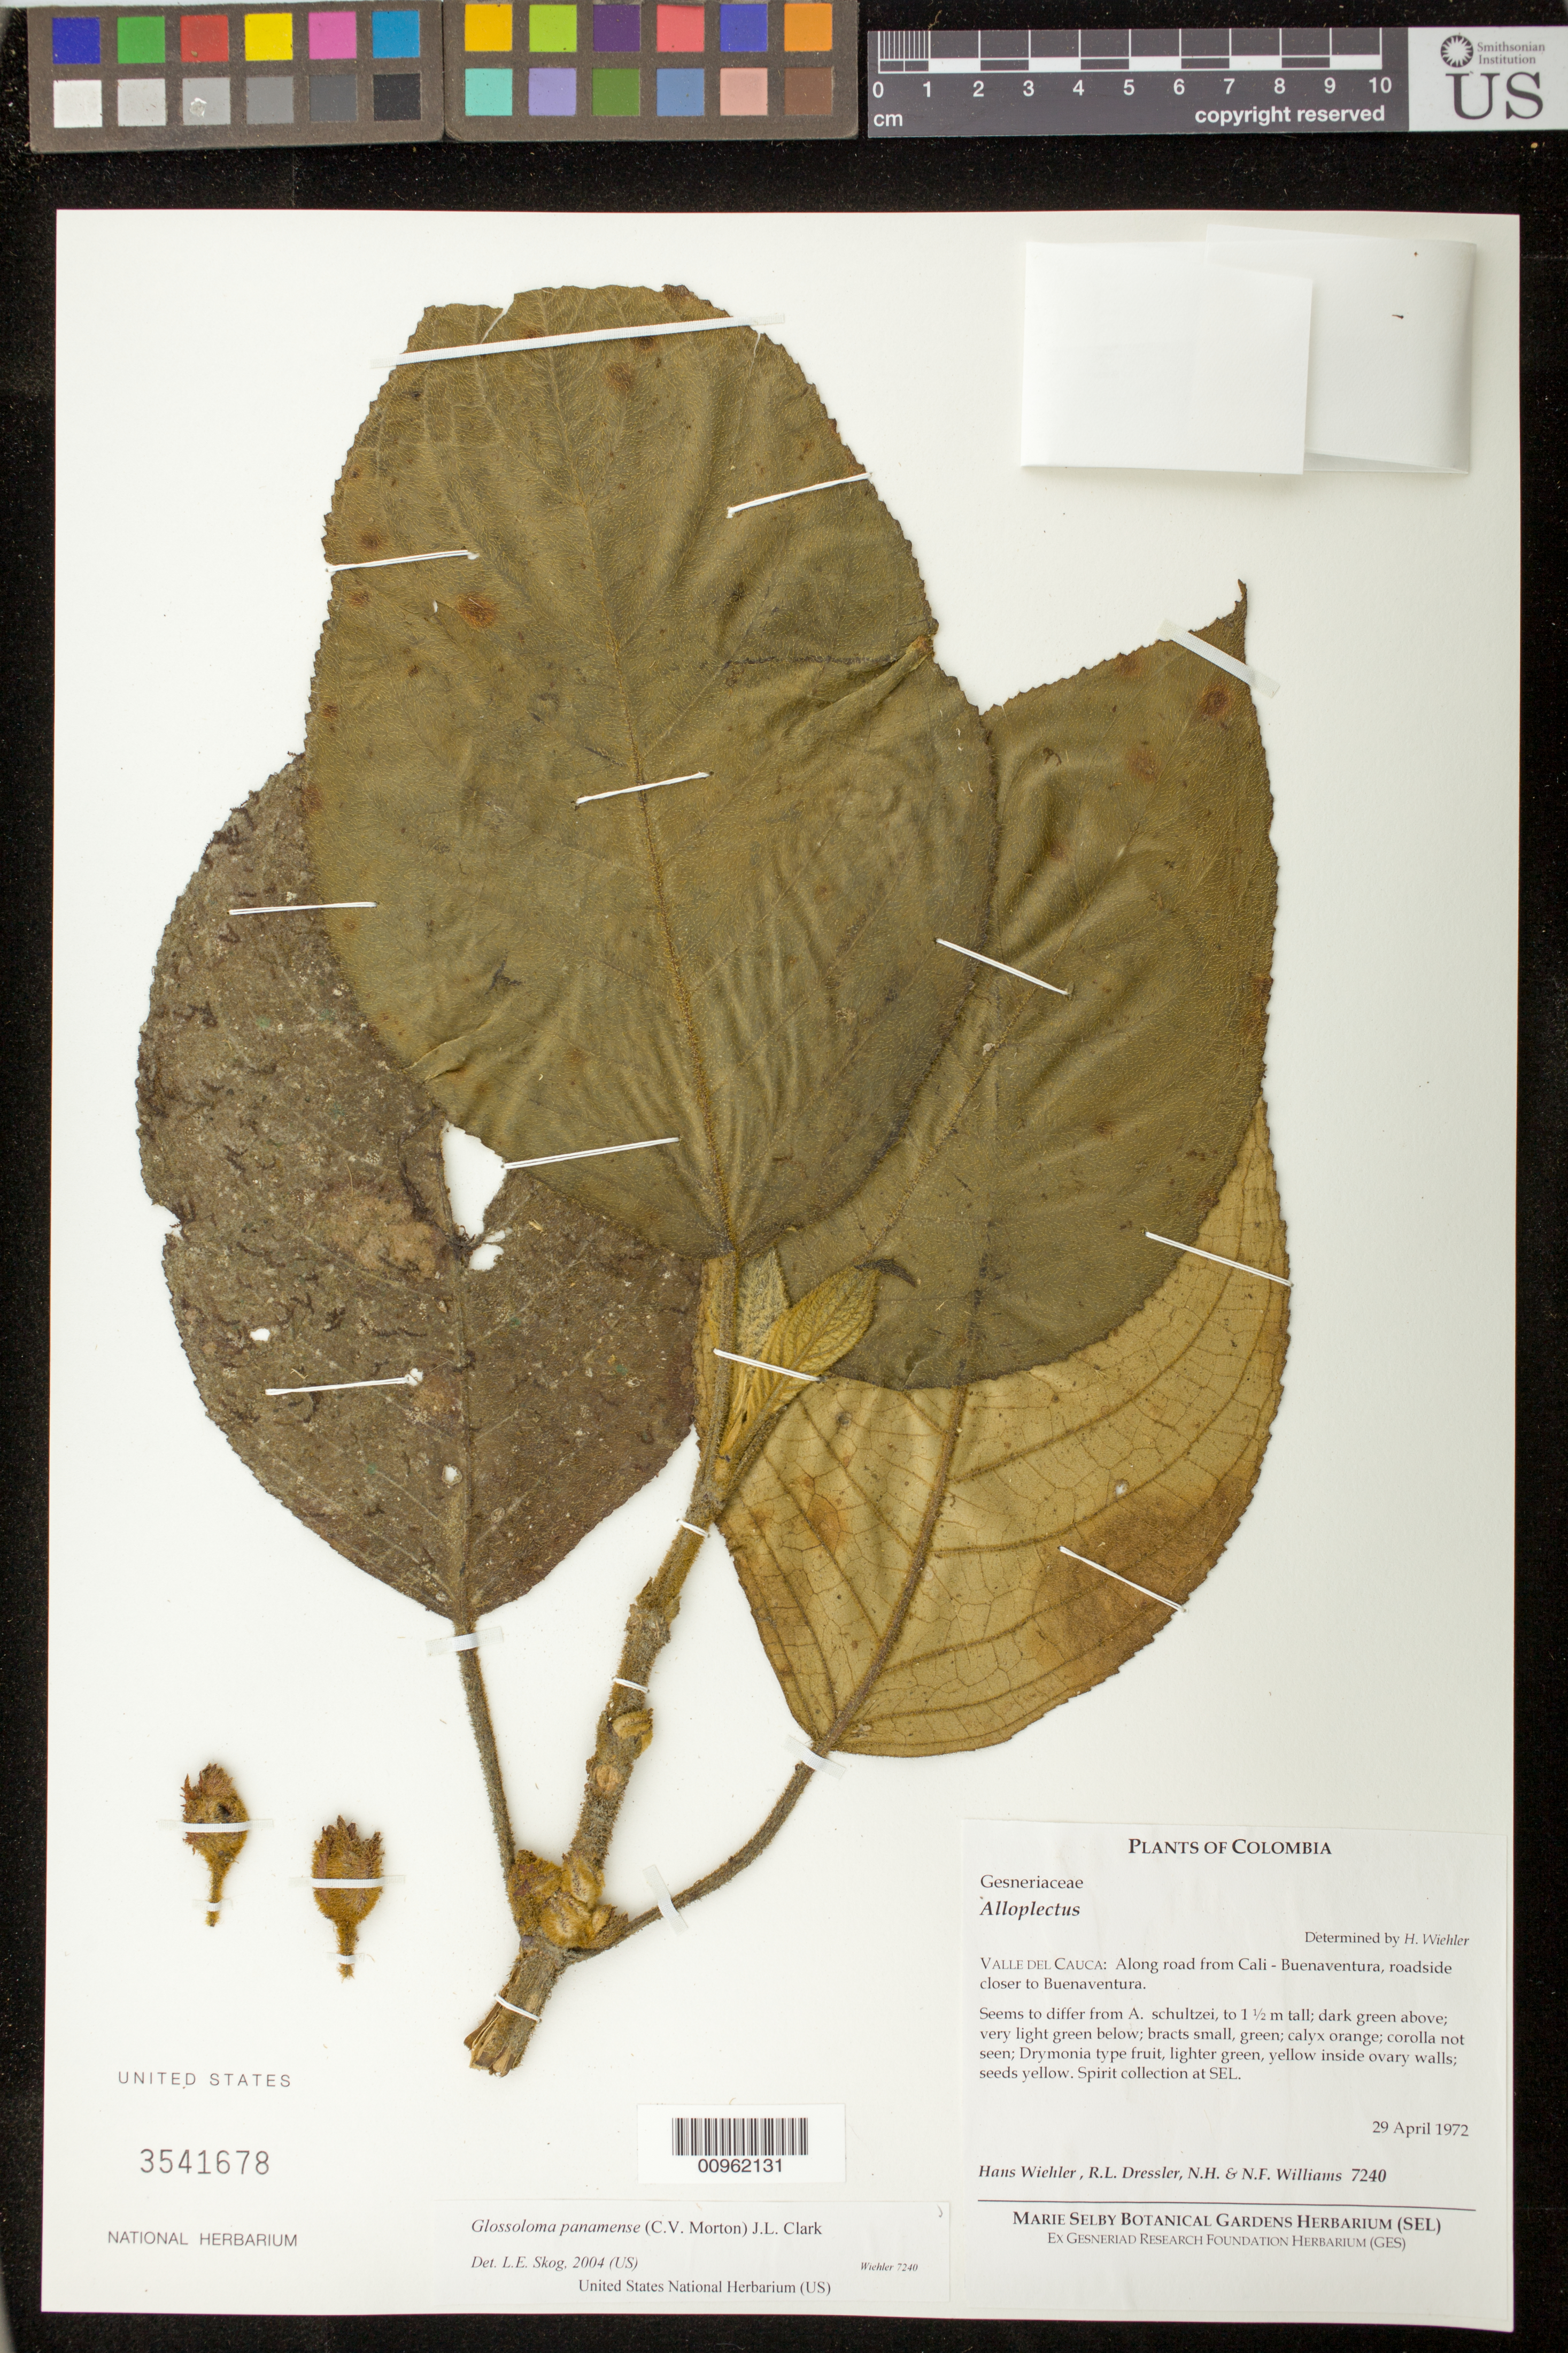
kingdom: Plantae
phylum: Tracheophyta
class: Magnoliopsida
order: Lamiales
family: Gesneriaceae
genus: Glossoloma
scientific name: Glossoloma panamense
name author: (C.V. Morton) J.L. Clark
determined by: Skog, Laurence E.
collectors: H. J. Wiehler, R. Dressler, N. H. Williams & N. Williams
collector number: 7240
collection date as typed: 29 Apr 1972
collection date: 1972-04-29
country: Colombia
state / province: Valle del Cauca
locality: Valle del Cauca: along road from Cali - Buenaventura, roadside closer to Buenaventura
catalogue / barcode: US 3541678